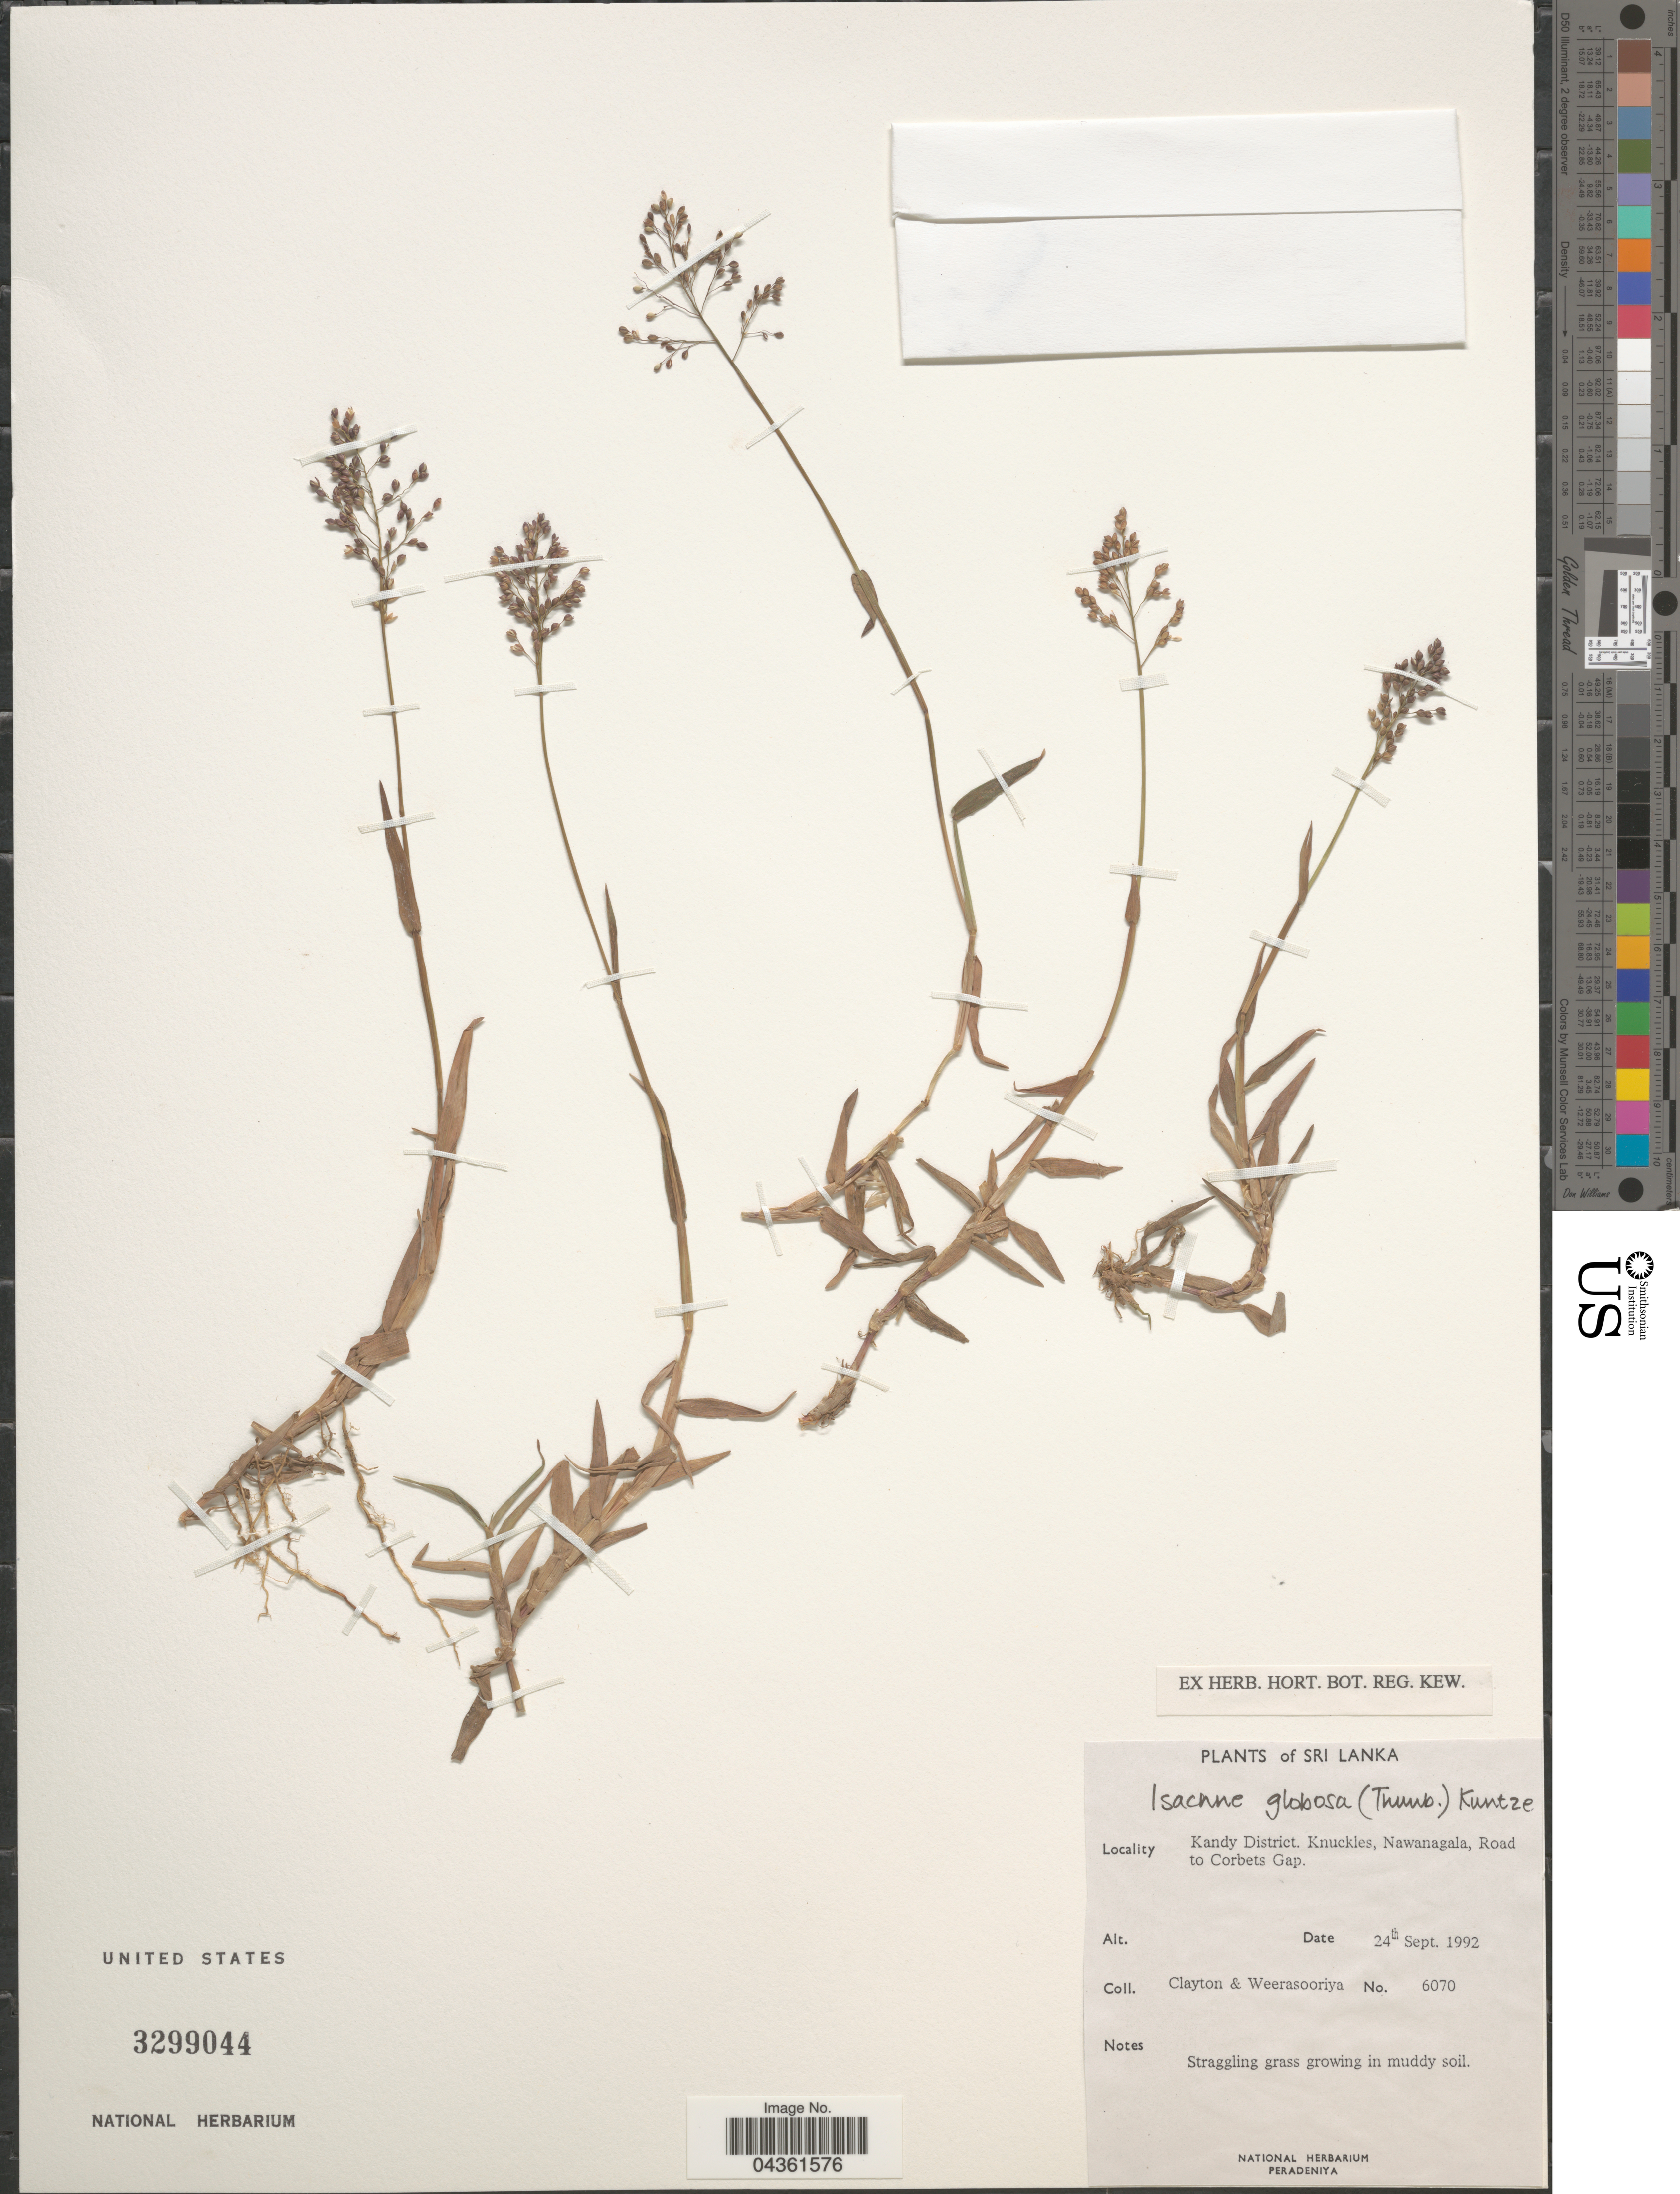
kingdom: Plantae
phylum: Tracheophyta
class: Liliopsida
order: Poales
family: Poaceae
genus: Isachne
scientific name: Isachne globosa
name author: (Thunb.) Kuntze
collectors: Clayton & Weerasooriya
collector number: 6070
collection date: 1992-09-24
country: Sri Lanka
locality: Kandy District. Knuckles, Nawanagala, Road to Corbets Gap.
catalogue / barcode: US 3299044